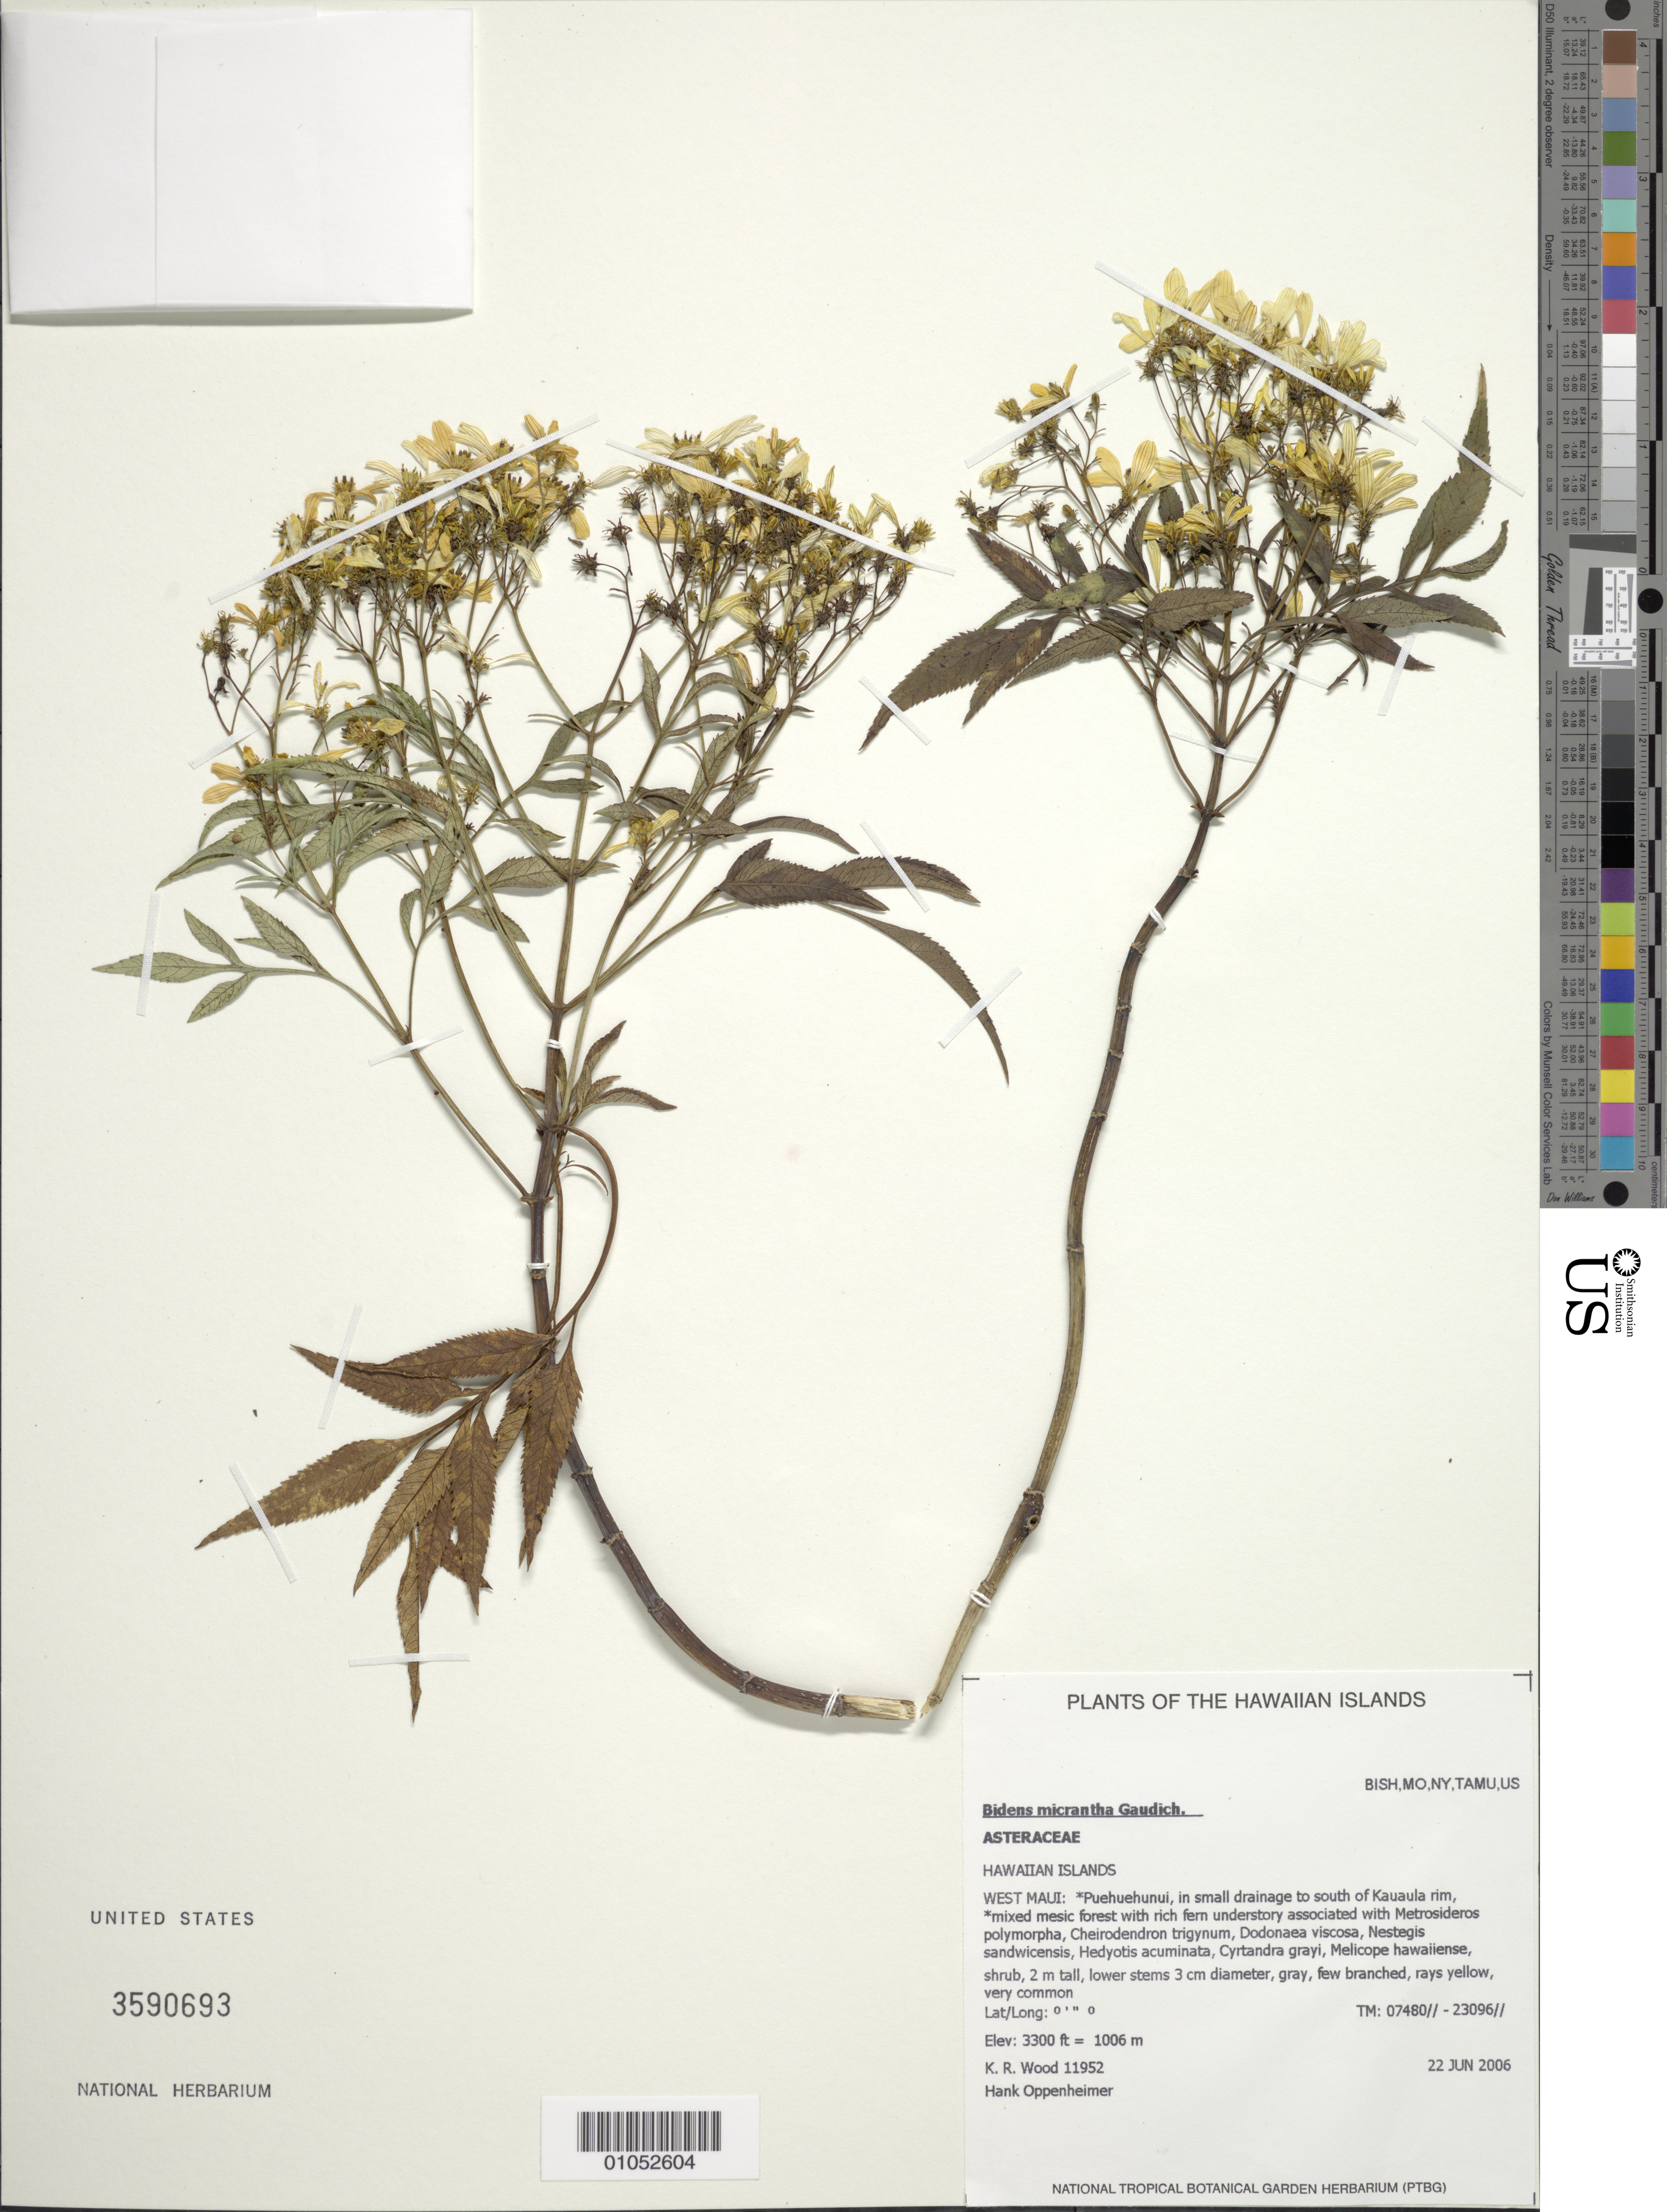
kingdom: Plantae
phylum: Tracheophyta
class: Magnoliopsida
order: Asterales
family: Asteraceae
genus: Bidens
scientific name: Bidens micrantha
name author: Gaudich. ex Cass.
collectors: K. R. Wood & H. Oppenheimer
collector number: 11952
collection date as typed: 22 Jun 2006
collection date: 2006-06-22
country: United States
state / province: Hawaii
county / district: Maui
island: Maui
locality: West Maui; Puehuehunui, in small drainage to south of Kauaula rim.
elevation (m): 1006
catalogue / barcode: US 3590693